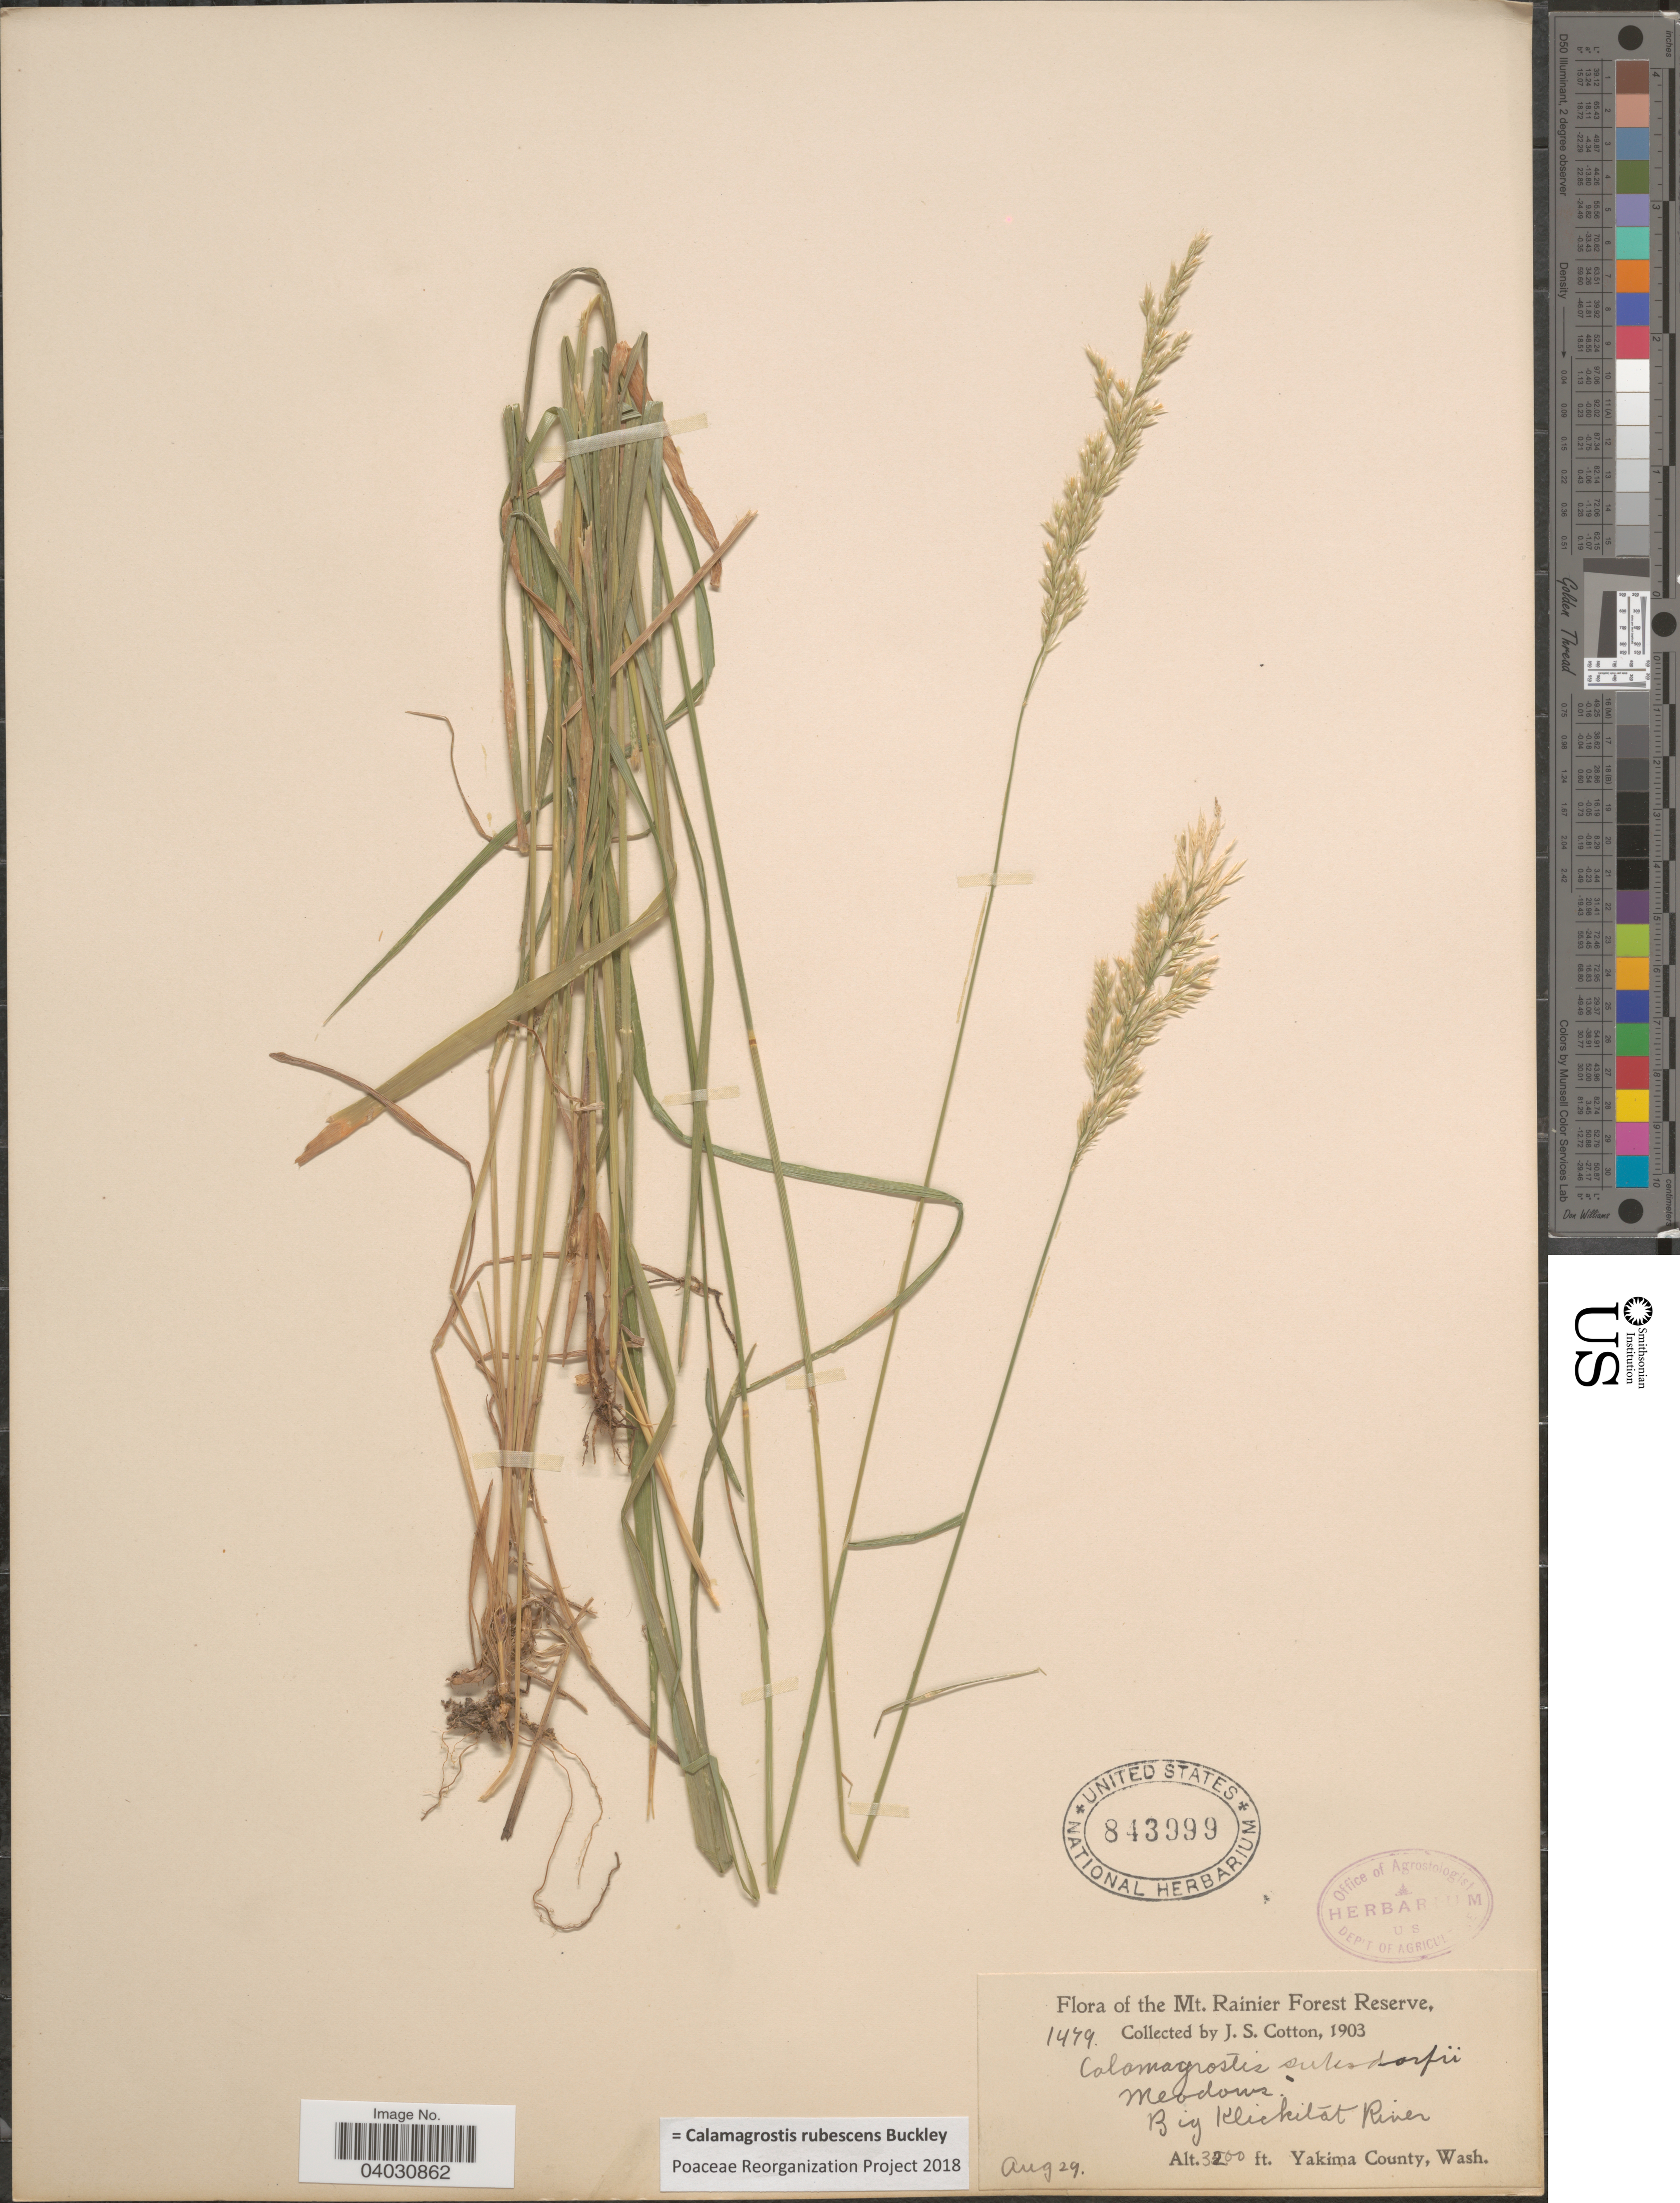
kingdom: Plantae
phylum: Tracheophyta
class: Liliopsida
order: Poales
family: Poaceae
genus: Calamagrostis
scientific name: Calamagrostis rubescens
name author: Buckley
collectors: J. S. Cotton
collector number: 1479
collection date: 1903-08-29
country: United States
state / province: Washington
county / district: Yakima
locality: Mt. Rainier Forest Reserve. Big Klickitat River. Yakima County.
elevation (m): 975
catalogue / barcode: US 843999